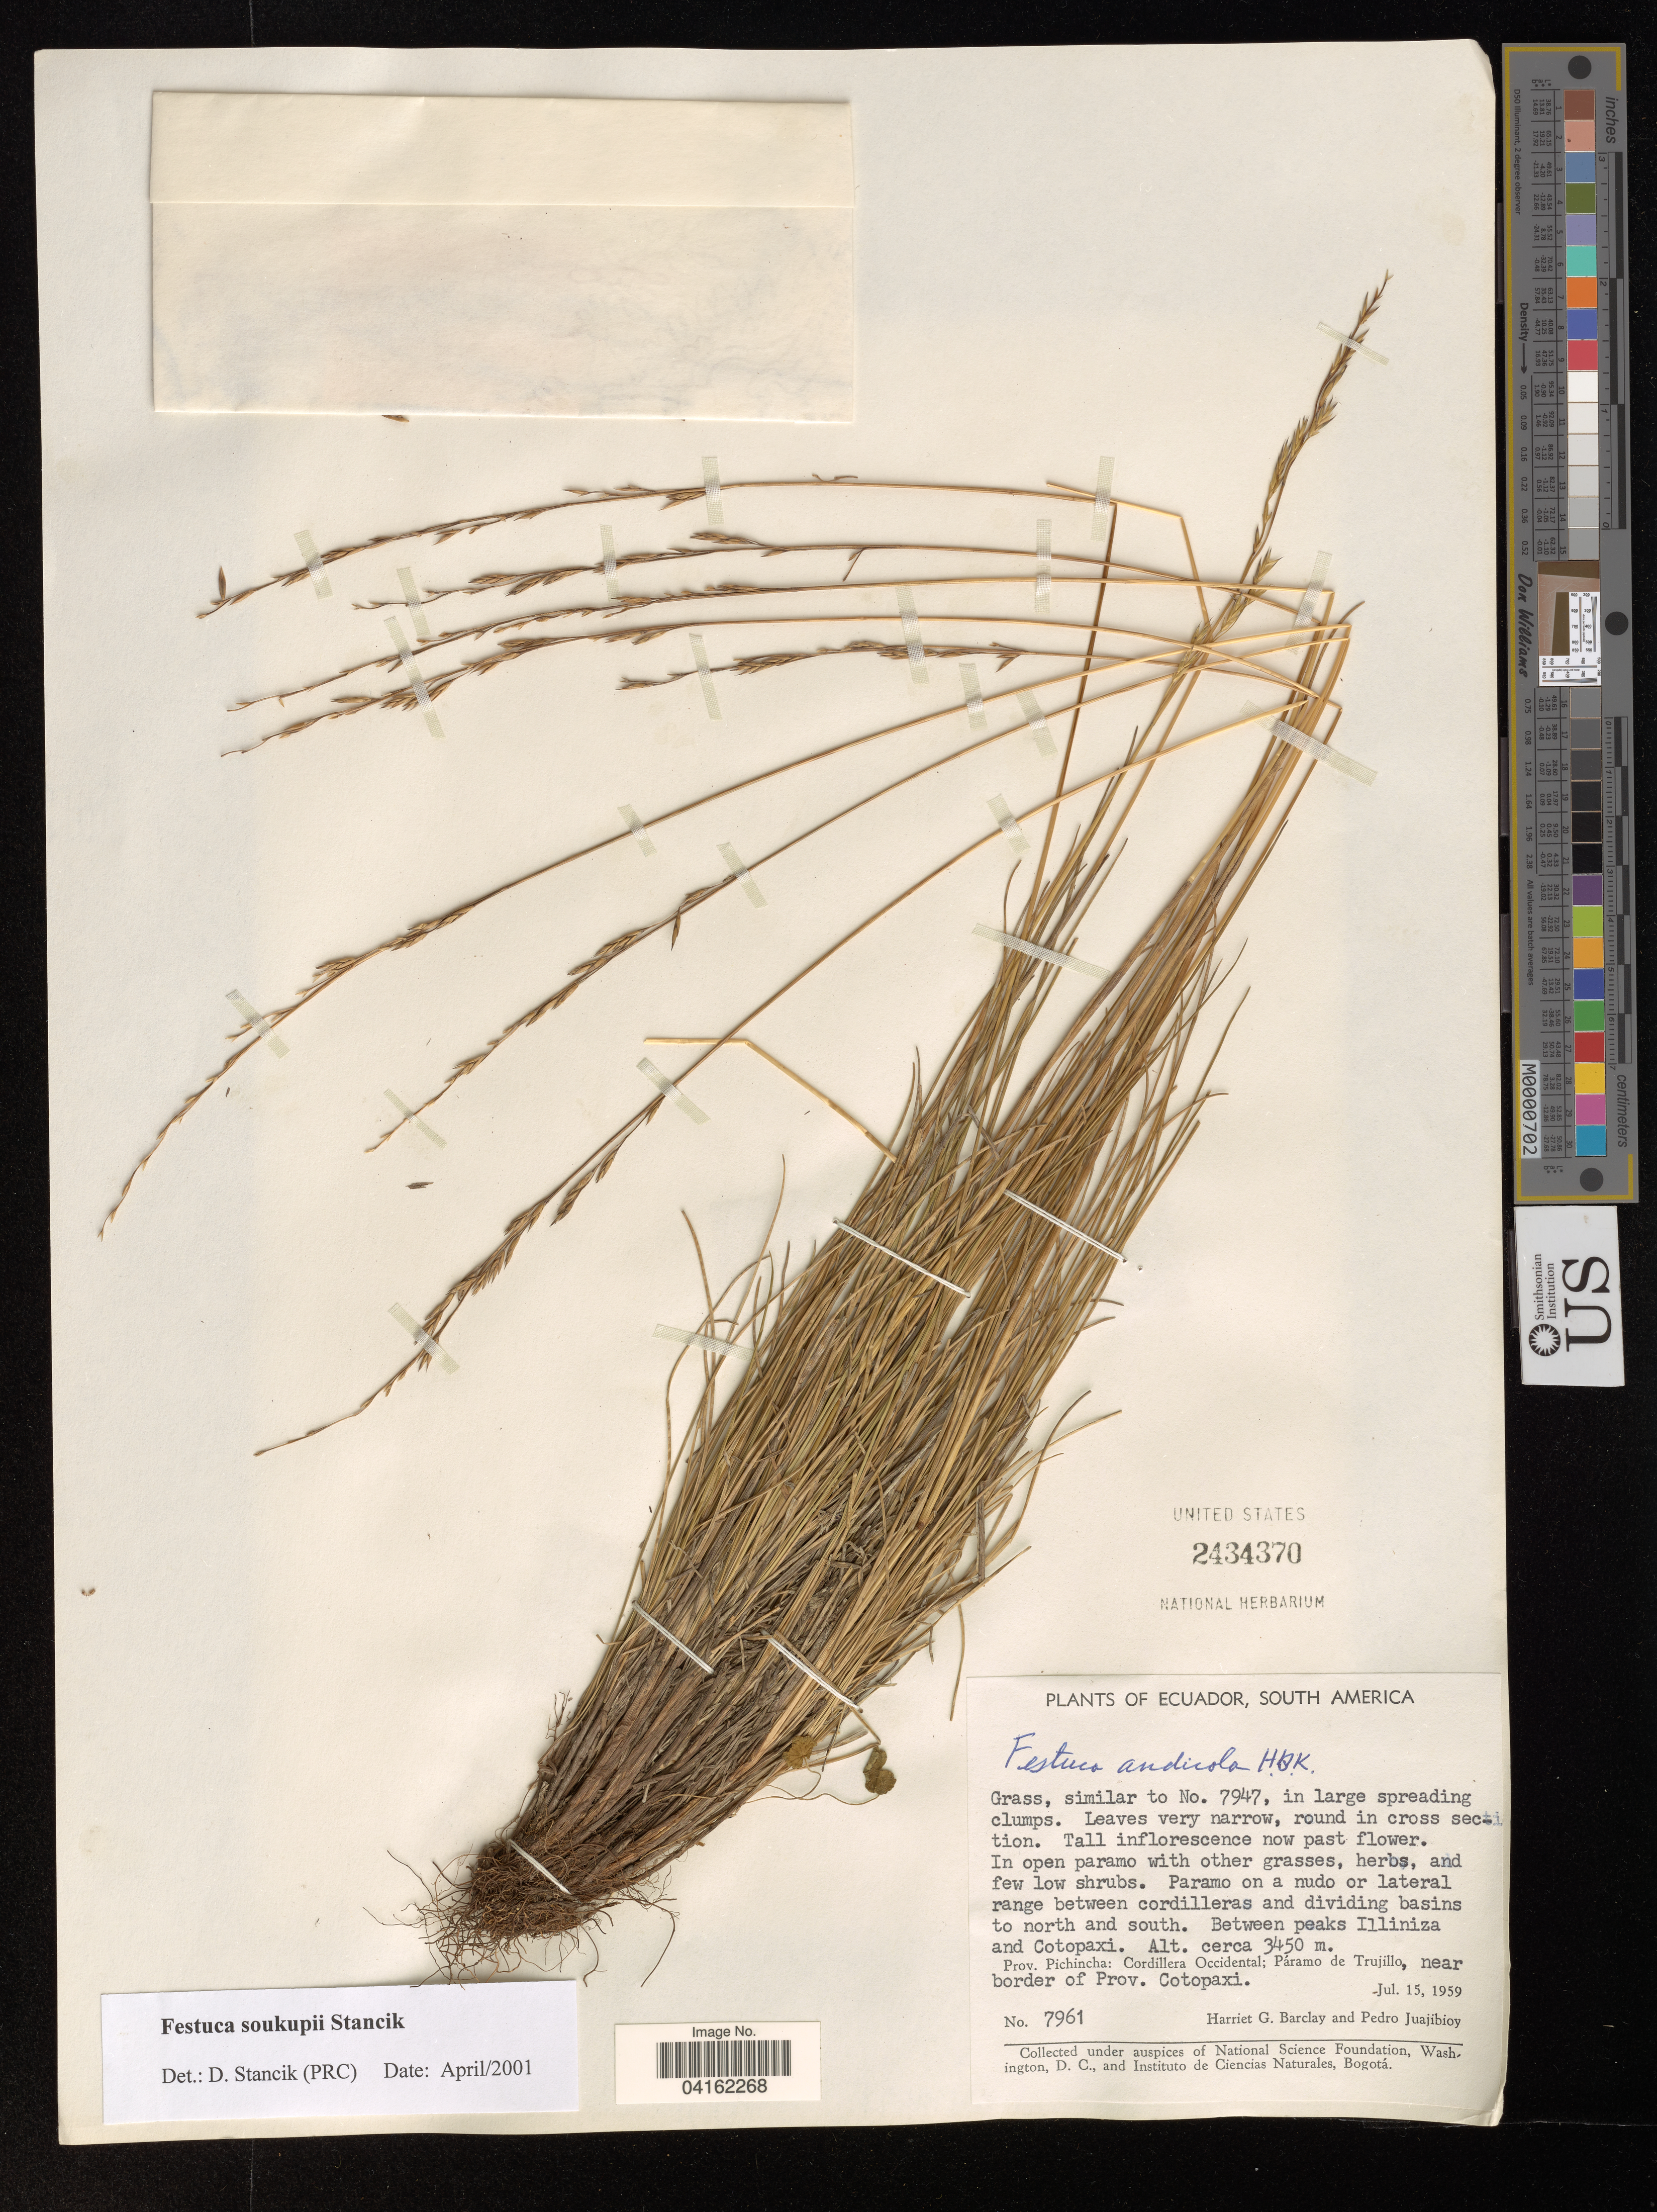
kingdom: Plantae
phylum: Tracheophyta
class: Liliopsida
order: Poales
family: Poaceae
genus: Festuca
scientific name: Festuca soukupii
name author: Stancik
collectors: H. G. Barclay & P. Juajibioy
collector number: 7961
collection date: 1959-07-15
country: Ecuador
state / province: Cotopaxi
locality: Between cordilleras and dividing basins to north and south. Between peaks Illiniza and Cotopaxi. Prov. Picinchia: Cordillera Occidental; Páramo de Trujillo, near border of Prov. Cotopaxi.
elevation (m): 3450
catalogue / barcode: US 2434370